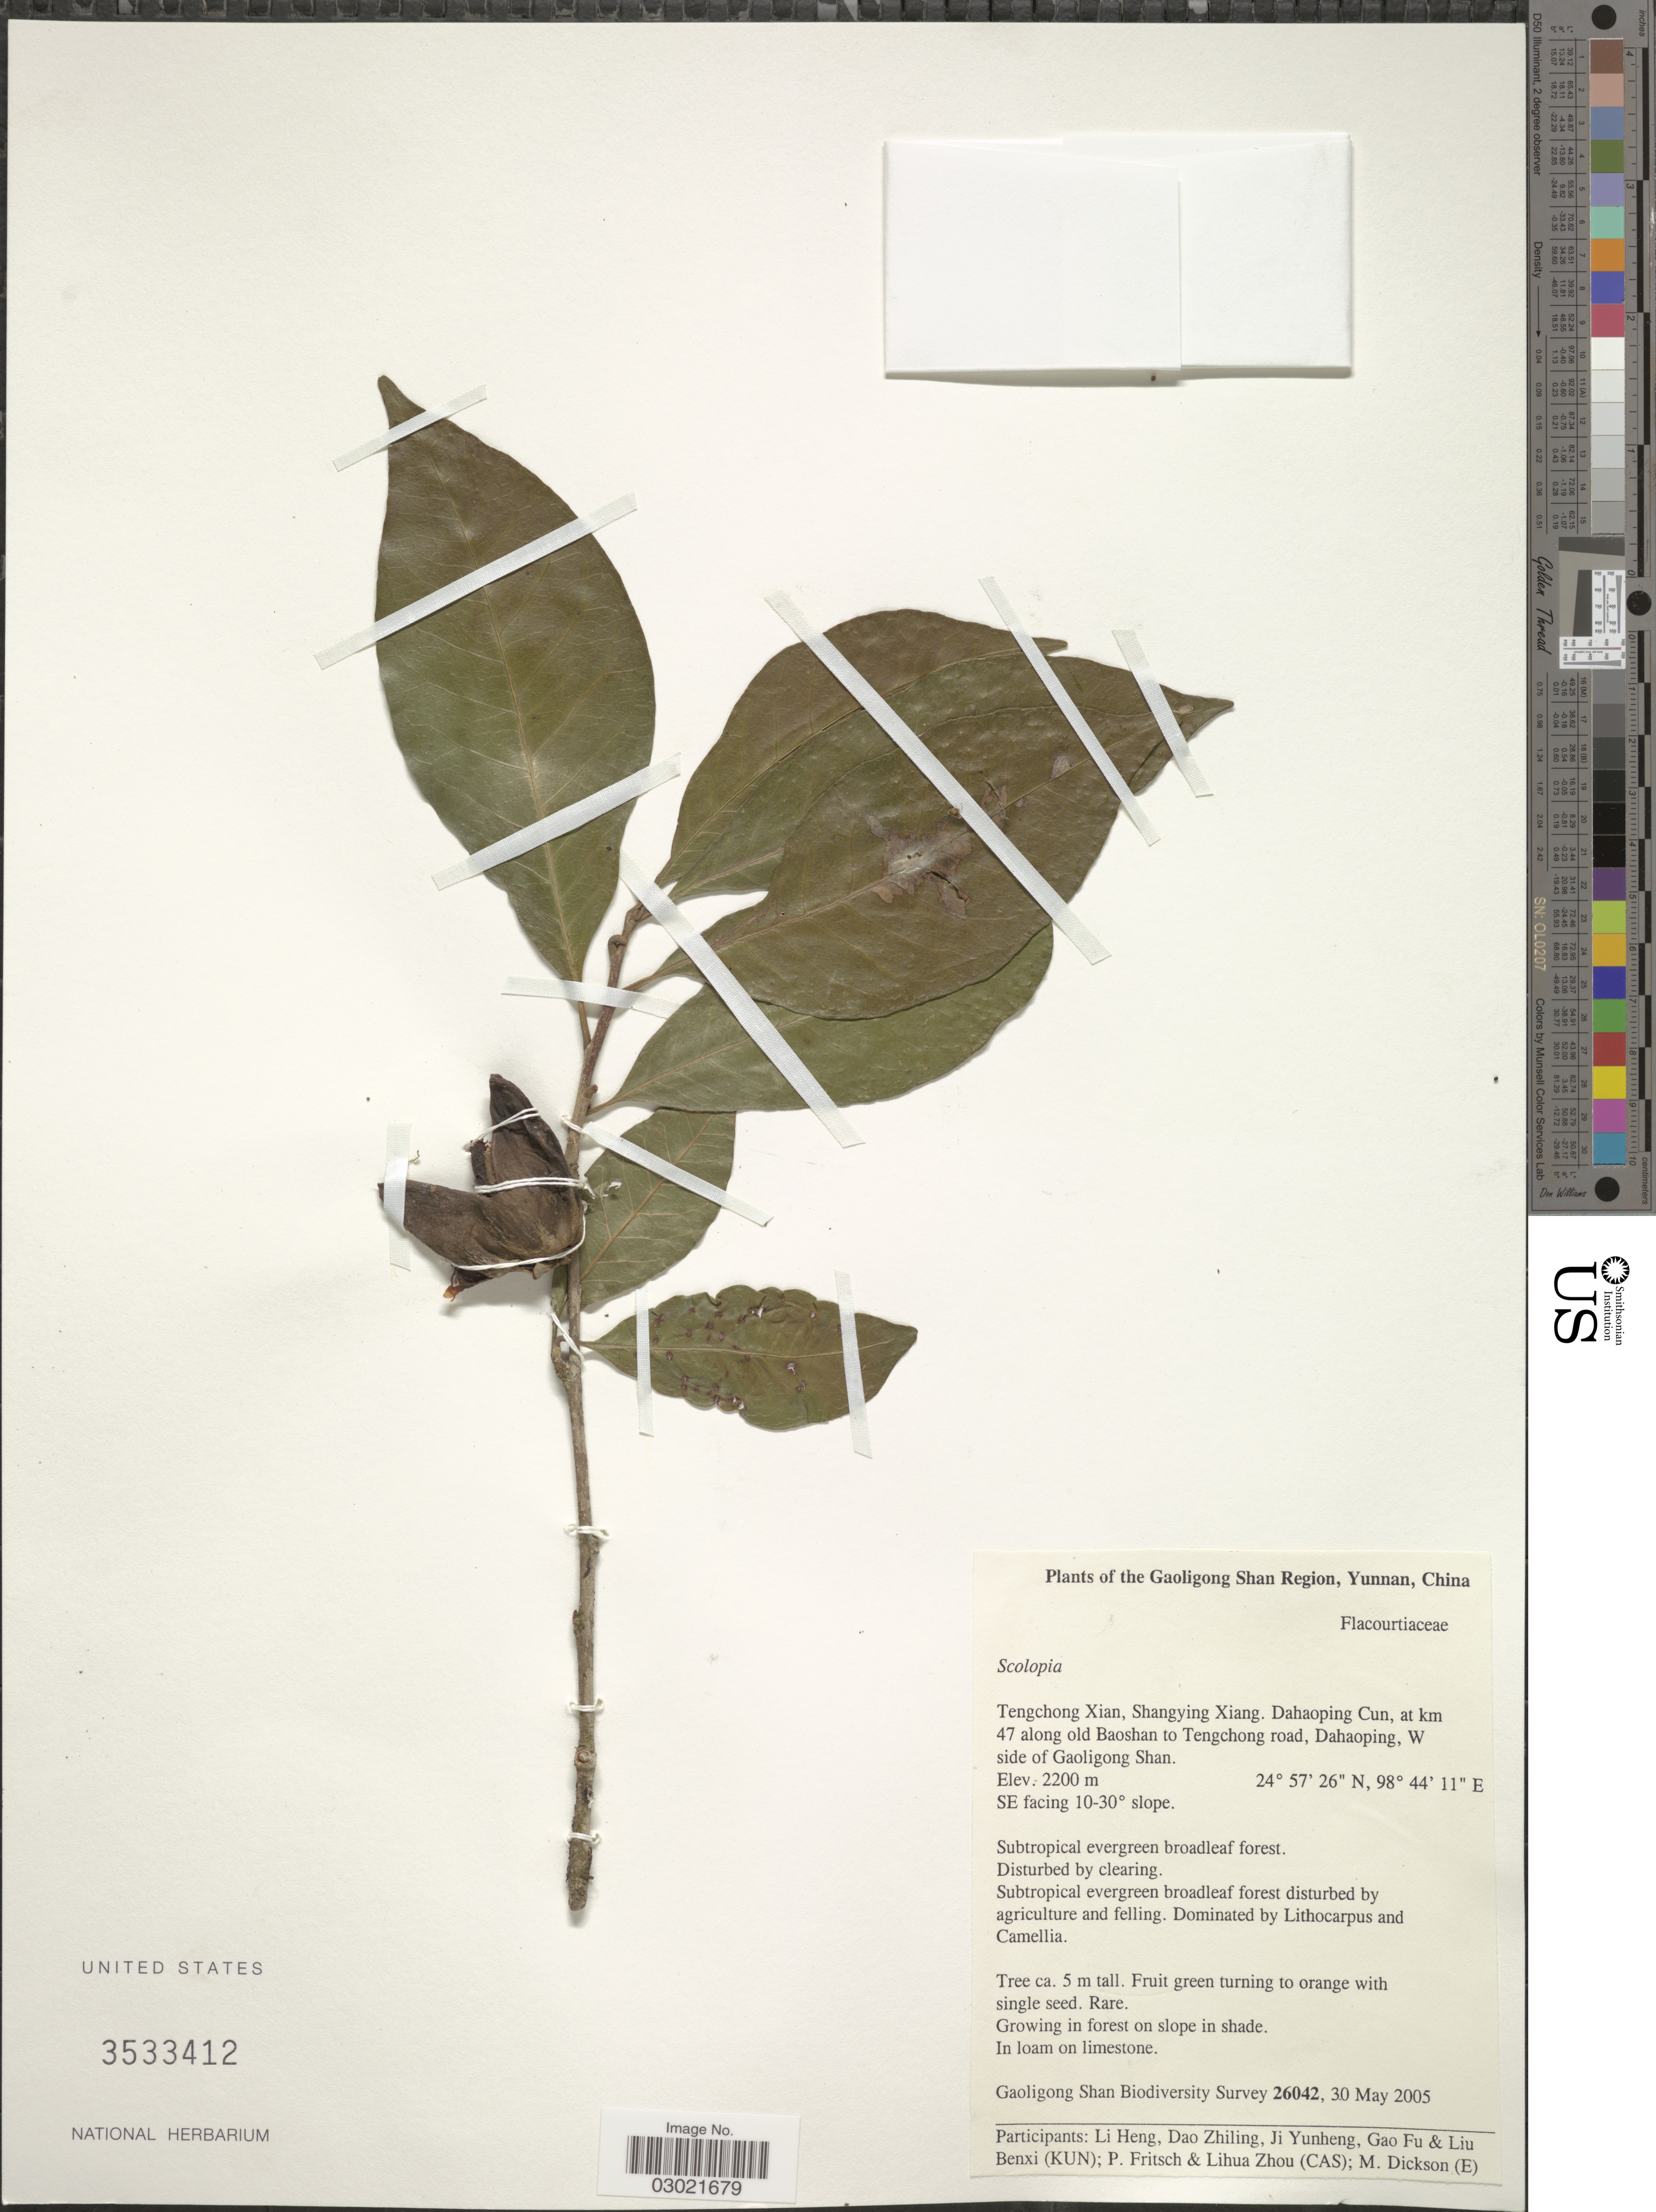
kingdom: Plantae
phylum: Tracheophyta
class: Magnoliopsida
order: Malpighiales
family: Salicaceae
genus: Scolopia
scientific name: Scolopia sp.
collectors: Gaoligong Shan Biodiversity Survey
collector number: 26042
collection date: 2005-05-30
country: China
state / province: Yunnan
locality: Gaoligong Shan Region. Tengchong Xian, Shangying Xiang. Dahaoping Cun, at km 47 along old Baoshan to Tengchong road, Dahaoping, W side of Gaoligong Shan. SE facing 10-30° slope.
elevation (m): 2200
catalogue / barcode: US 3533412